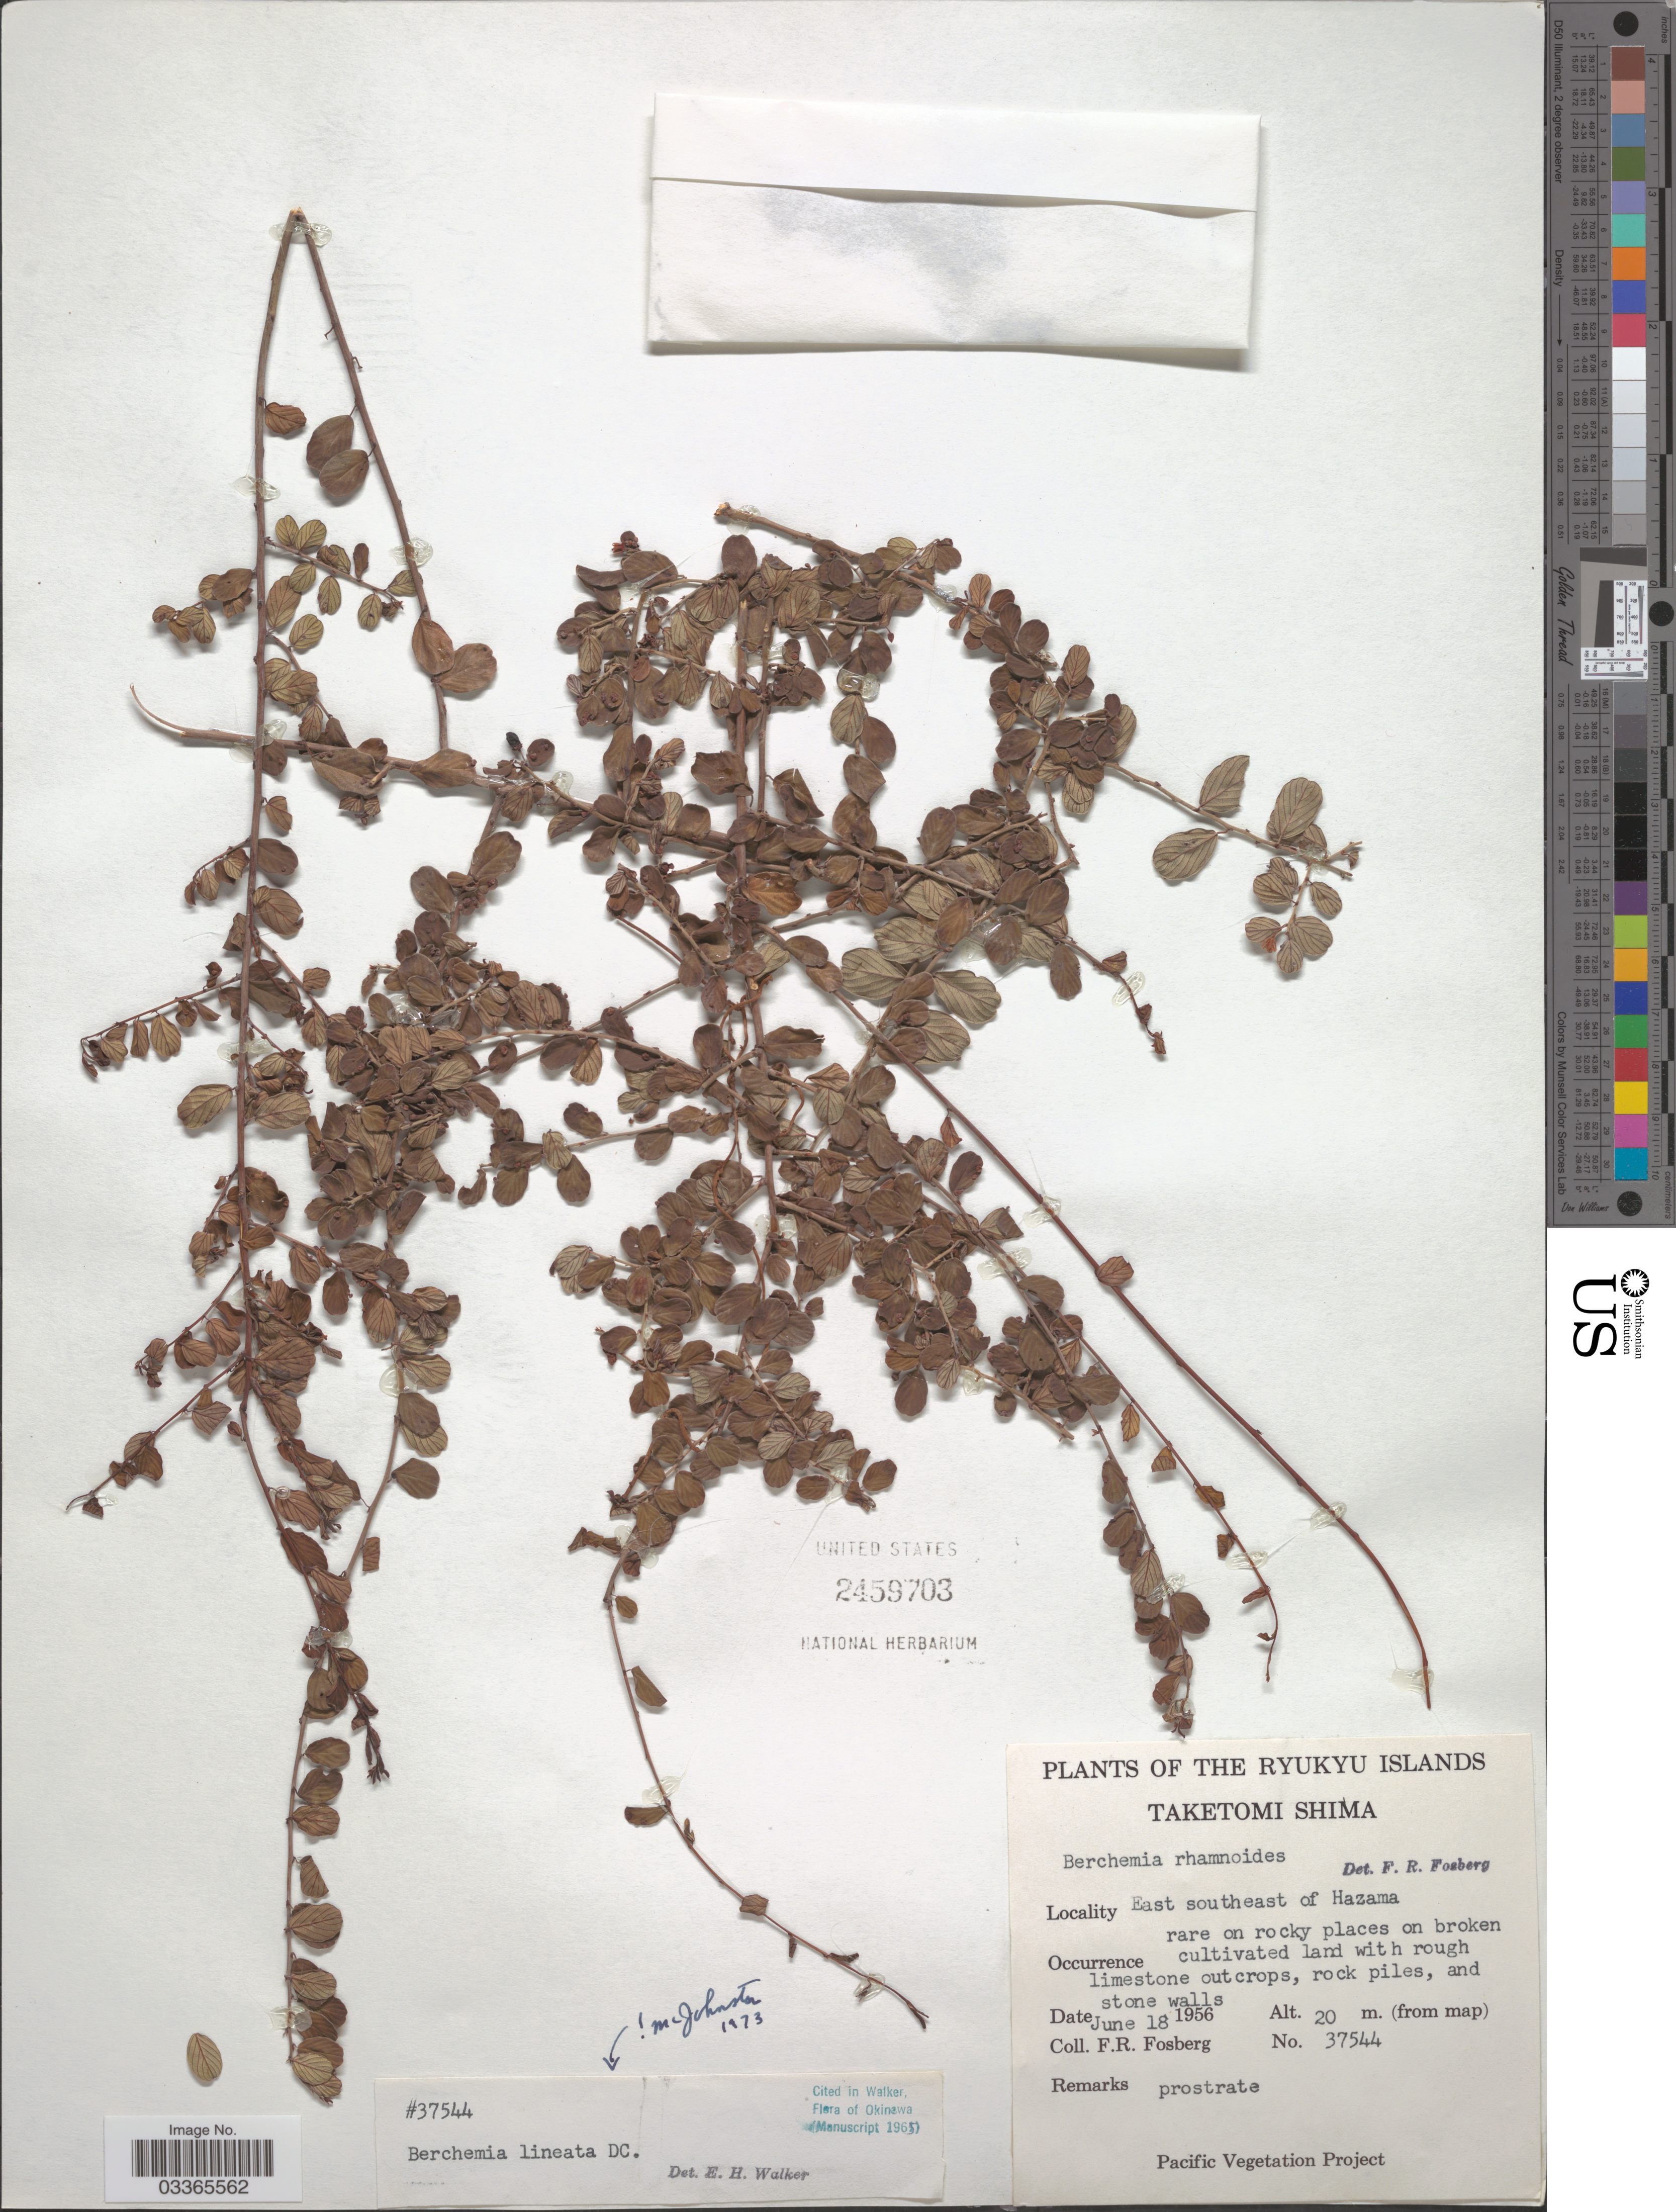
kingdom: Plantae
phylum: Tracheophyta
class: Magnoliopsida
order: Rosales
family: Rhamnaceae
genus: Berchemia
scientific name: Berchemia lineata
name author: (L.) DC.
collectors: F. R. Fosberg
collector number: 37544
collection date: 1956-06-18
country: Japan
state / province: Okinawa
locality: The Ryukyu Islands, Taketomi Shima, East southeast of Hazama.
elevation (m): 20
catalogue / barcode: US 2459703